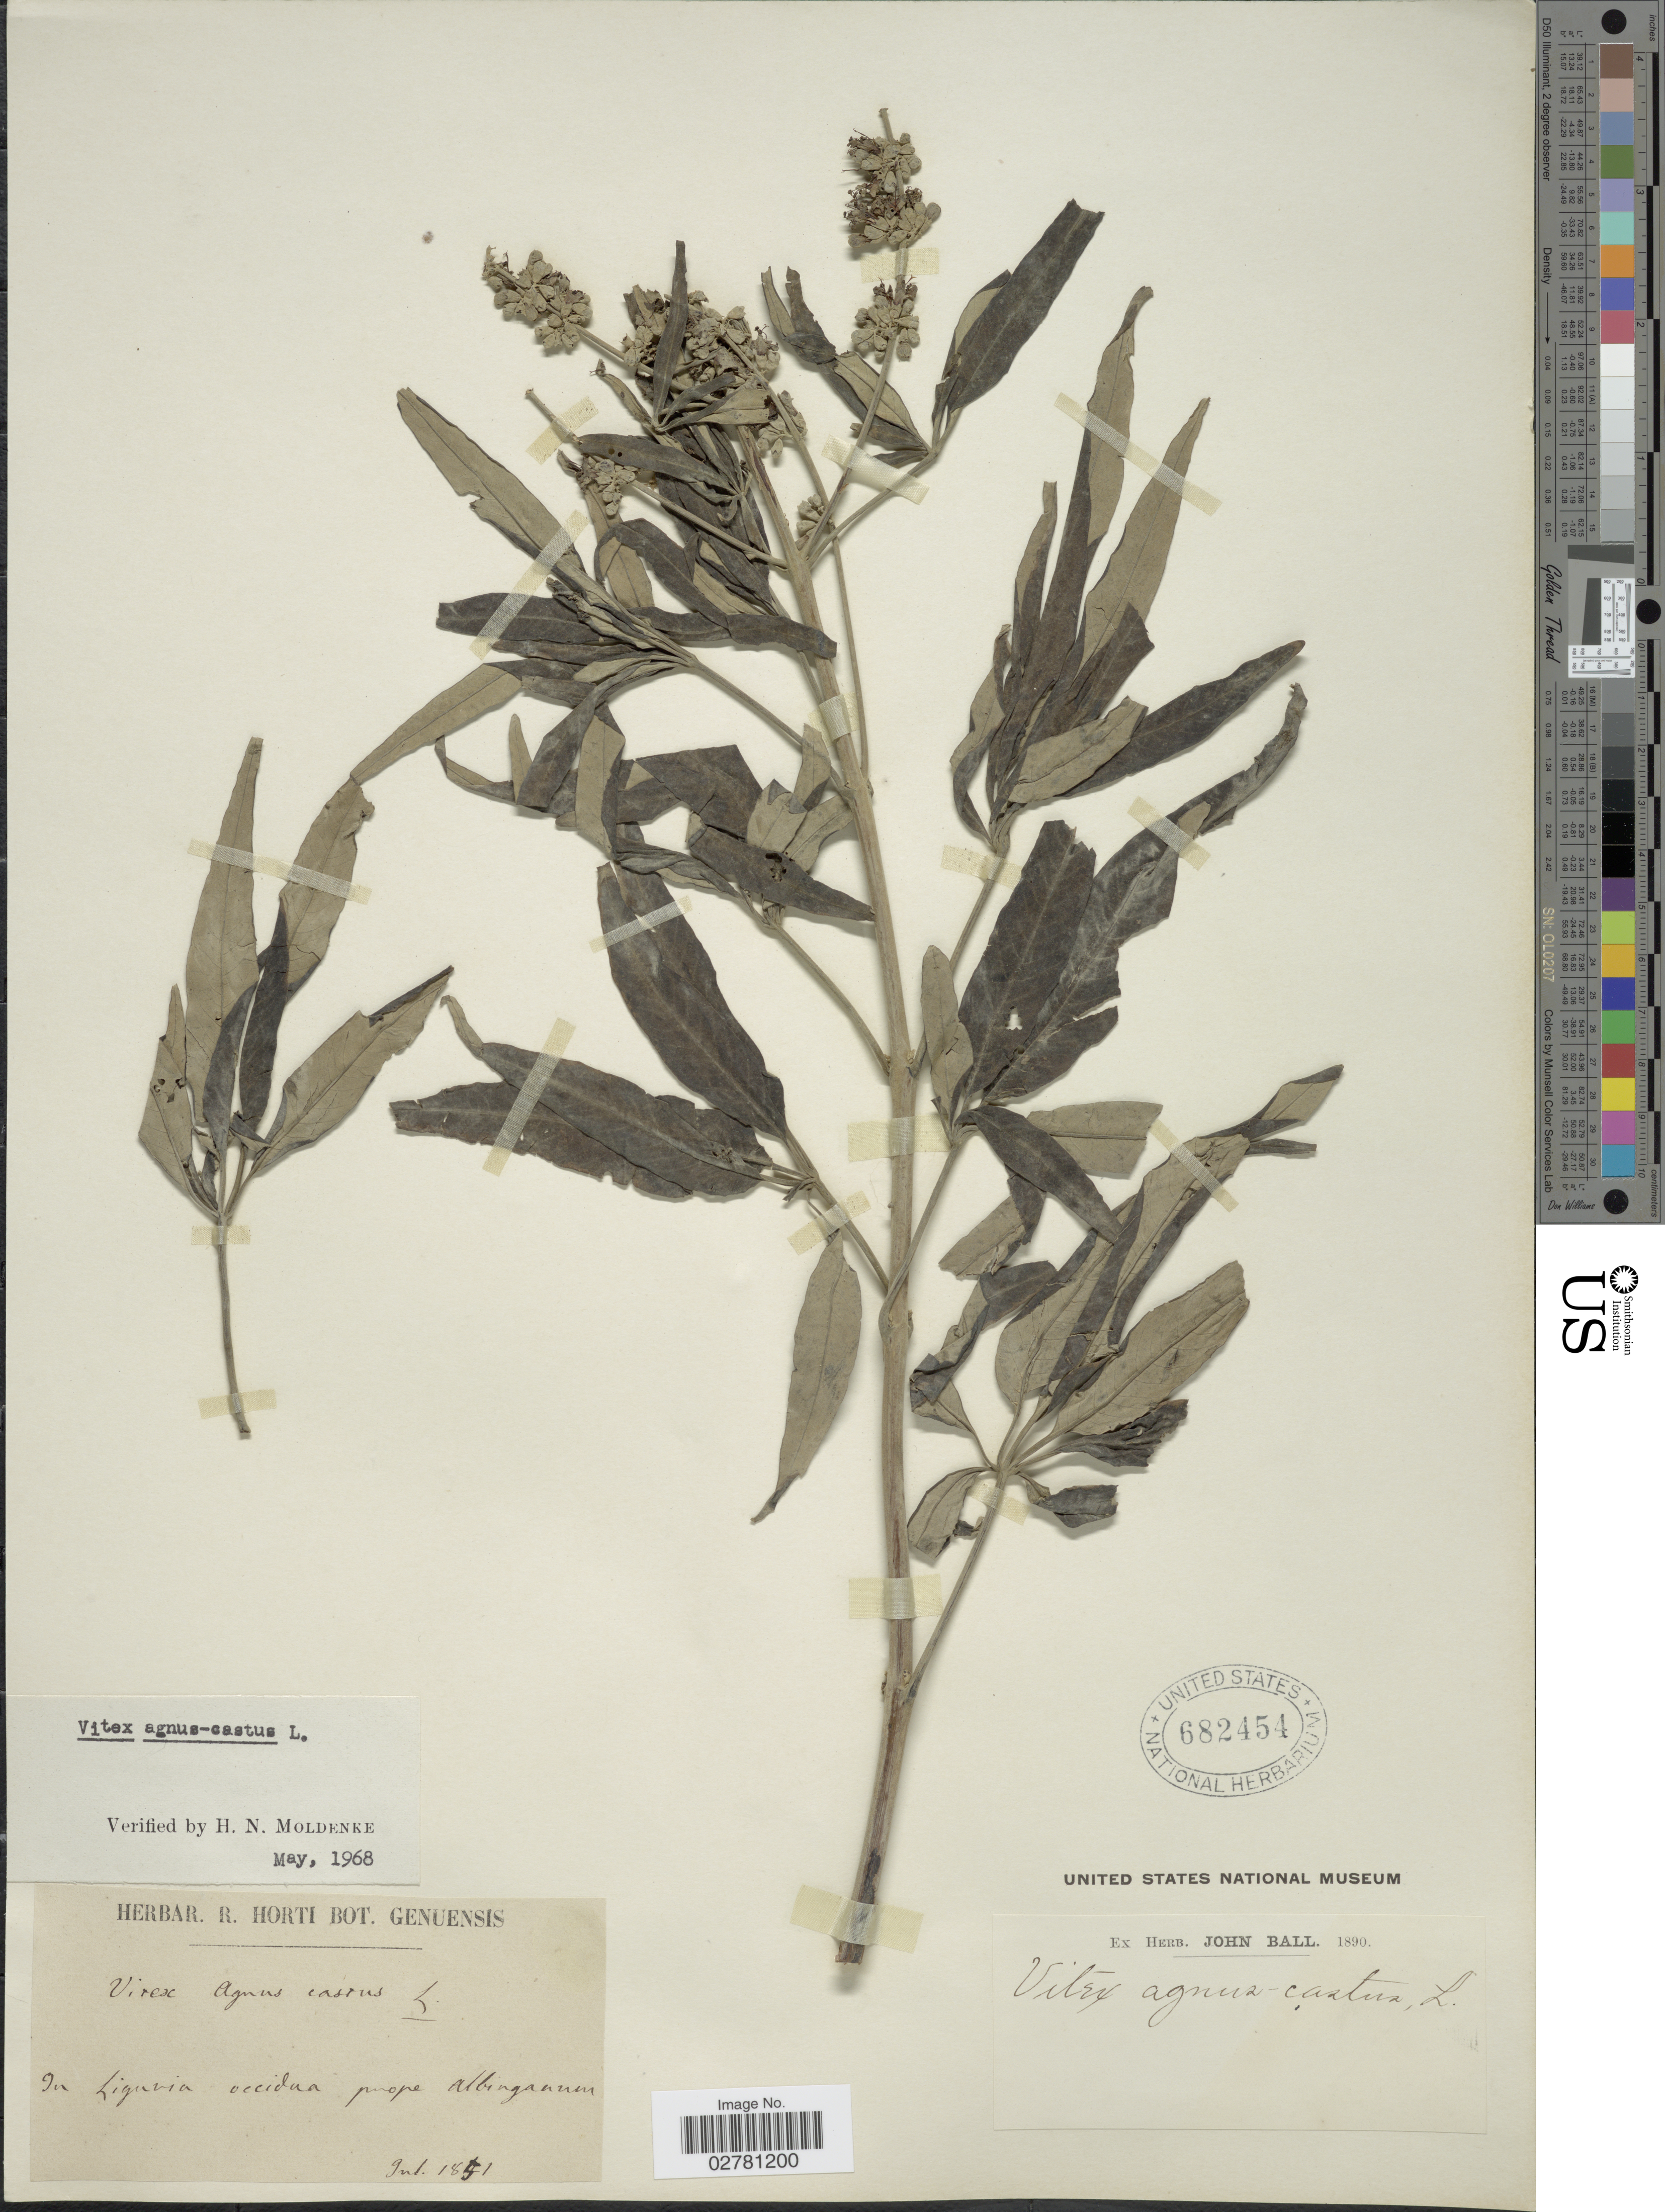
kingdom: Plantae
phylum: Tracheophyta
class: Magnoliopsida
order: Lamiales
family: Lamiaceae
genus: Vitex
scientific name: Vitex agnus-castus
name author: L.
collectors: ex herb. John Ball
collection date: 1851-07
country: Italy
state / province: Liguria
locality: In Liguria occidua prope Albinganum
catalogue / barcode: US 682454